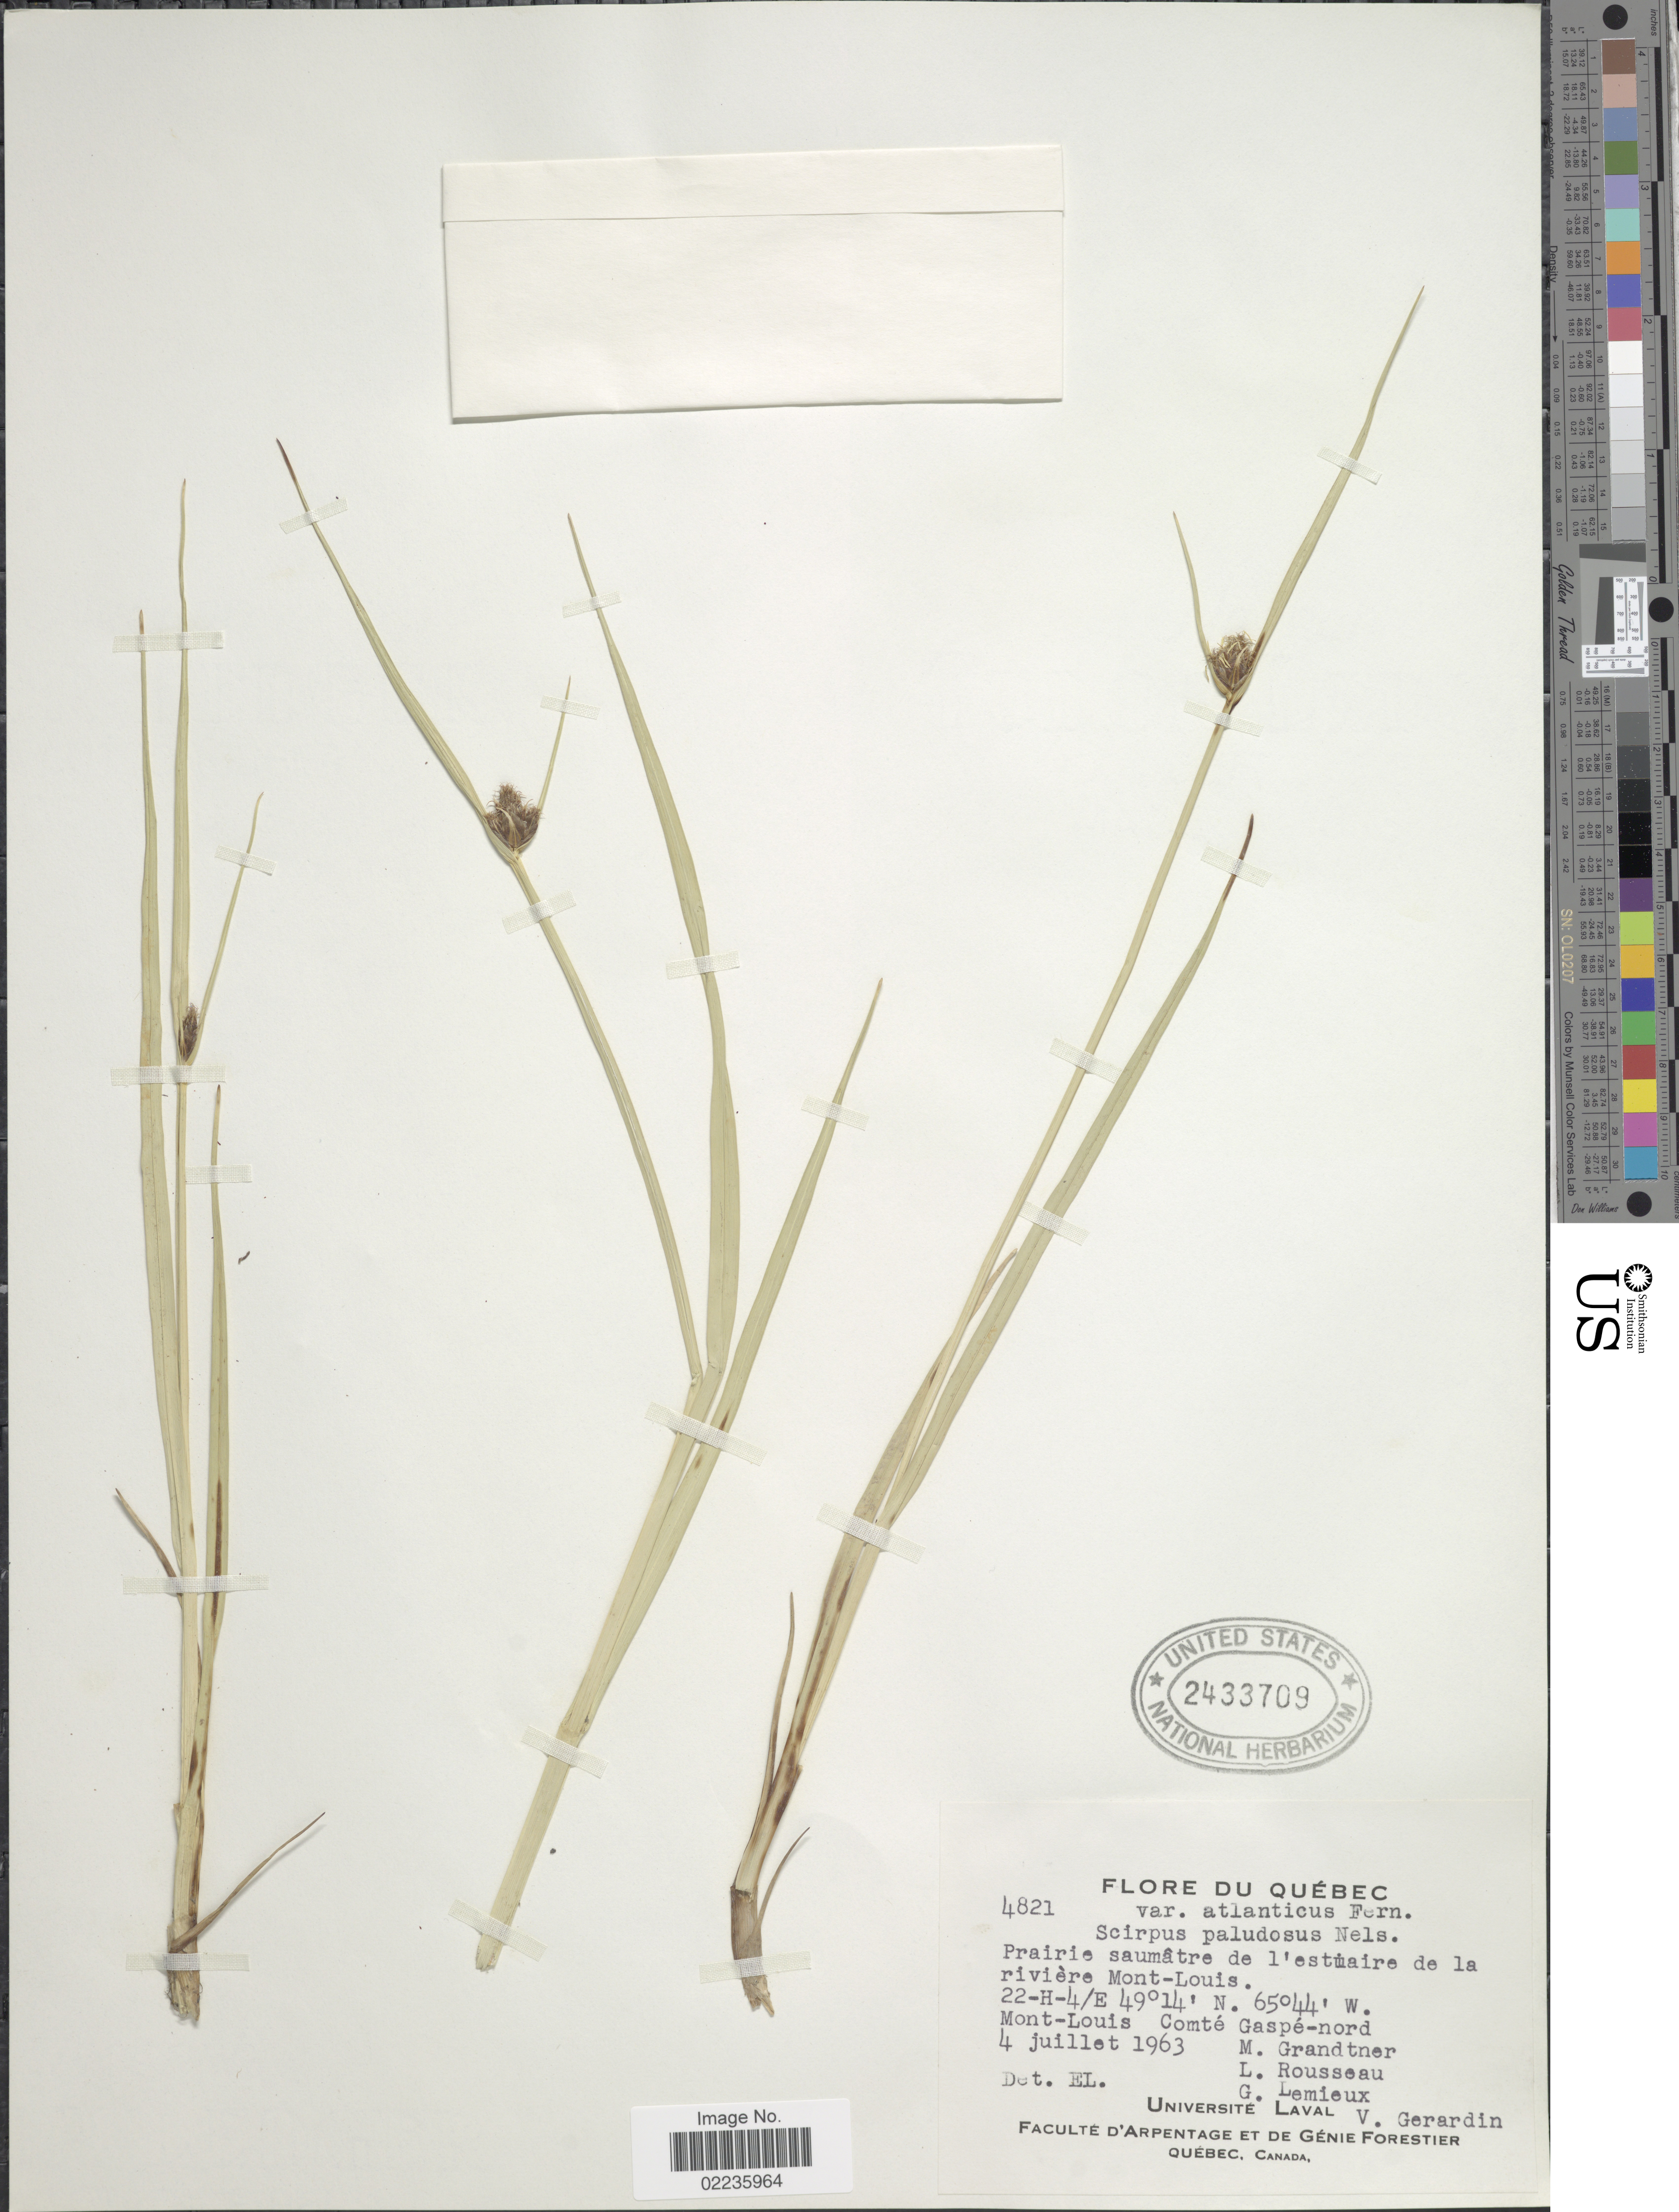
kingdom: Plantae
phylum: Tracheophyta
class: Liliopsida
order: Poales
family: Cyperaceae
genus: Bolboschoenus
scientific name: Bolboschoenus maritimus subsp. paludosus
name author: (A. Nelson) T. Koyama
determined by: Strong, M. T., (US), Smithsonian Institution - National Museum of Natural History (UNITED STATES)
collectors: M. Grandtner, L. Rousseau & G. Lemieux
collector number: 4821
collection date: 1963-07-04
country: Canada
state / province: Quebec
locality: Prairie saumatre de l'estmaire de la riviere Mont-Louis. Mont-Louis Comte Gaspe-nord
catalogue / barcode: US 2433709